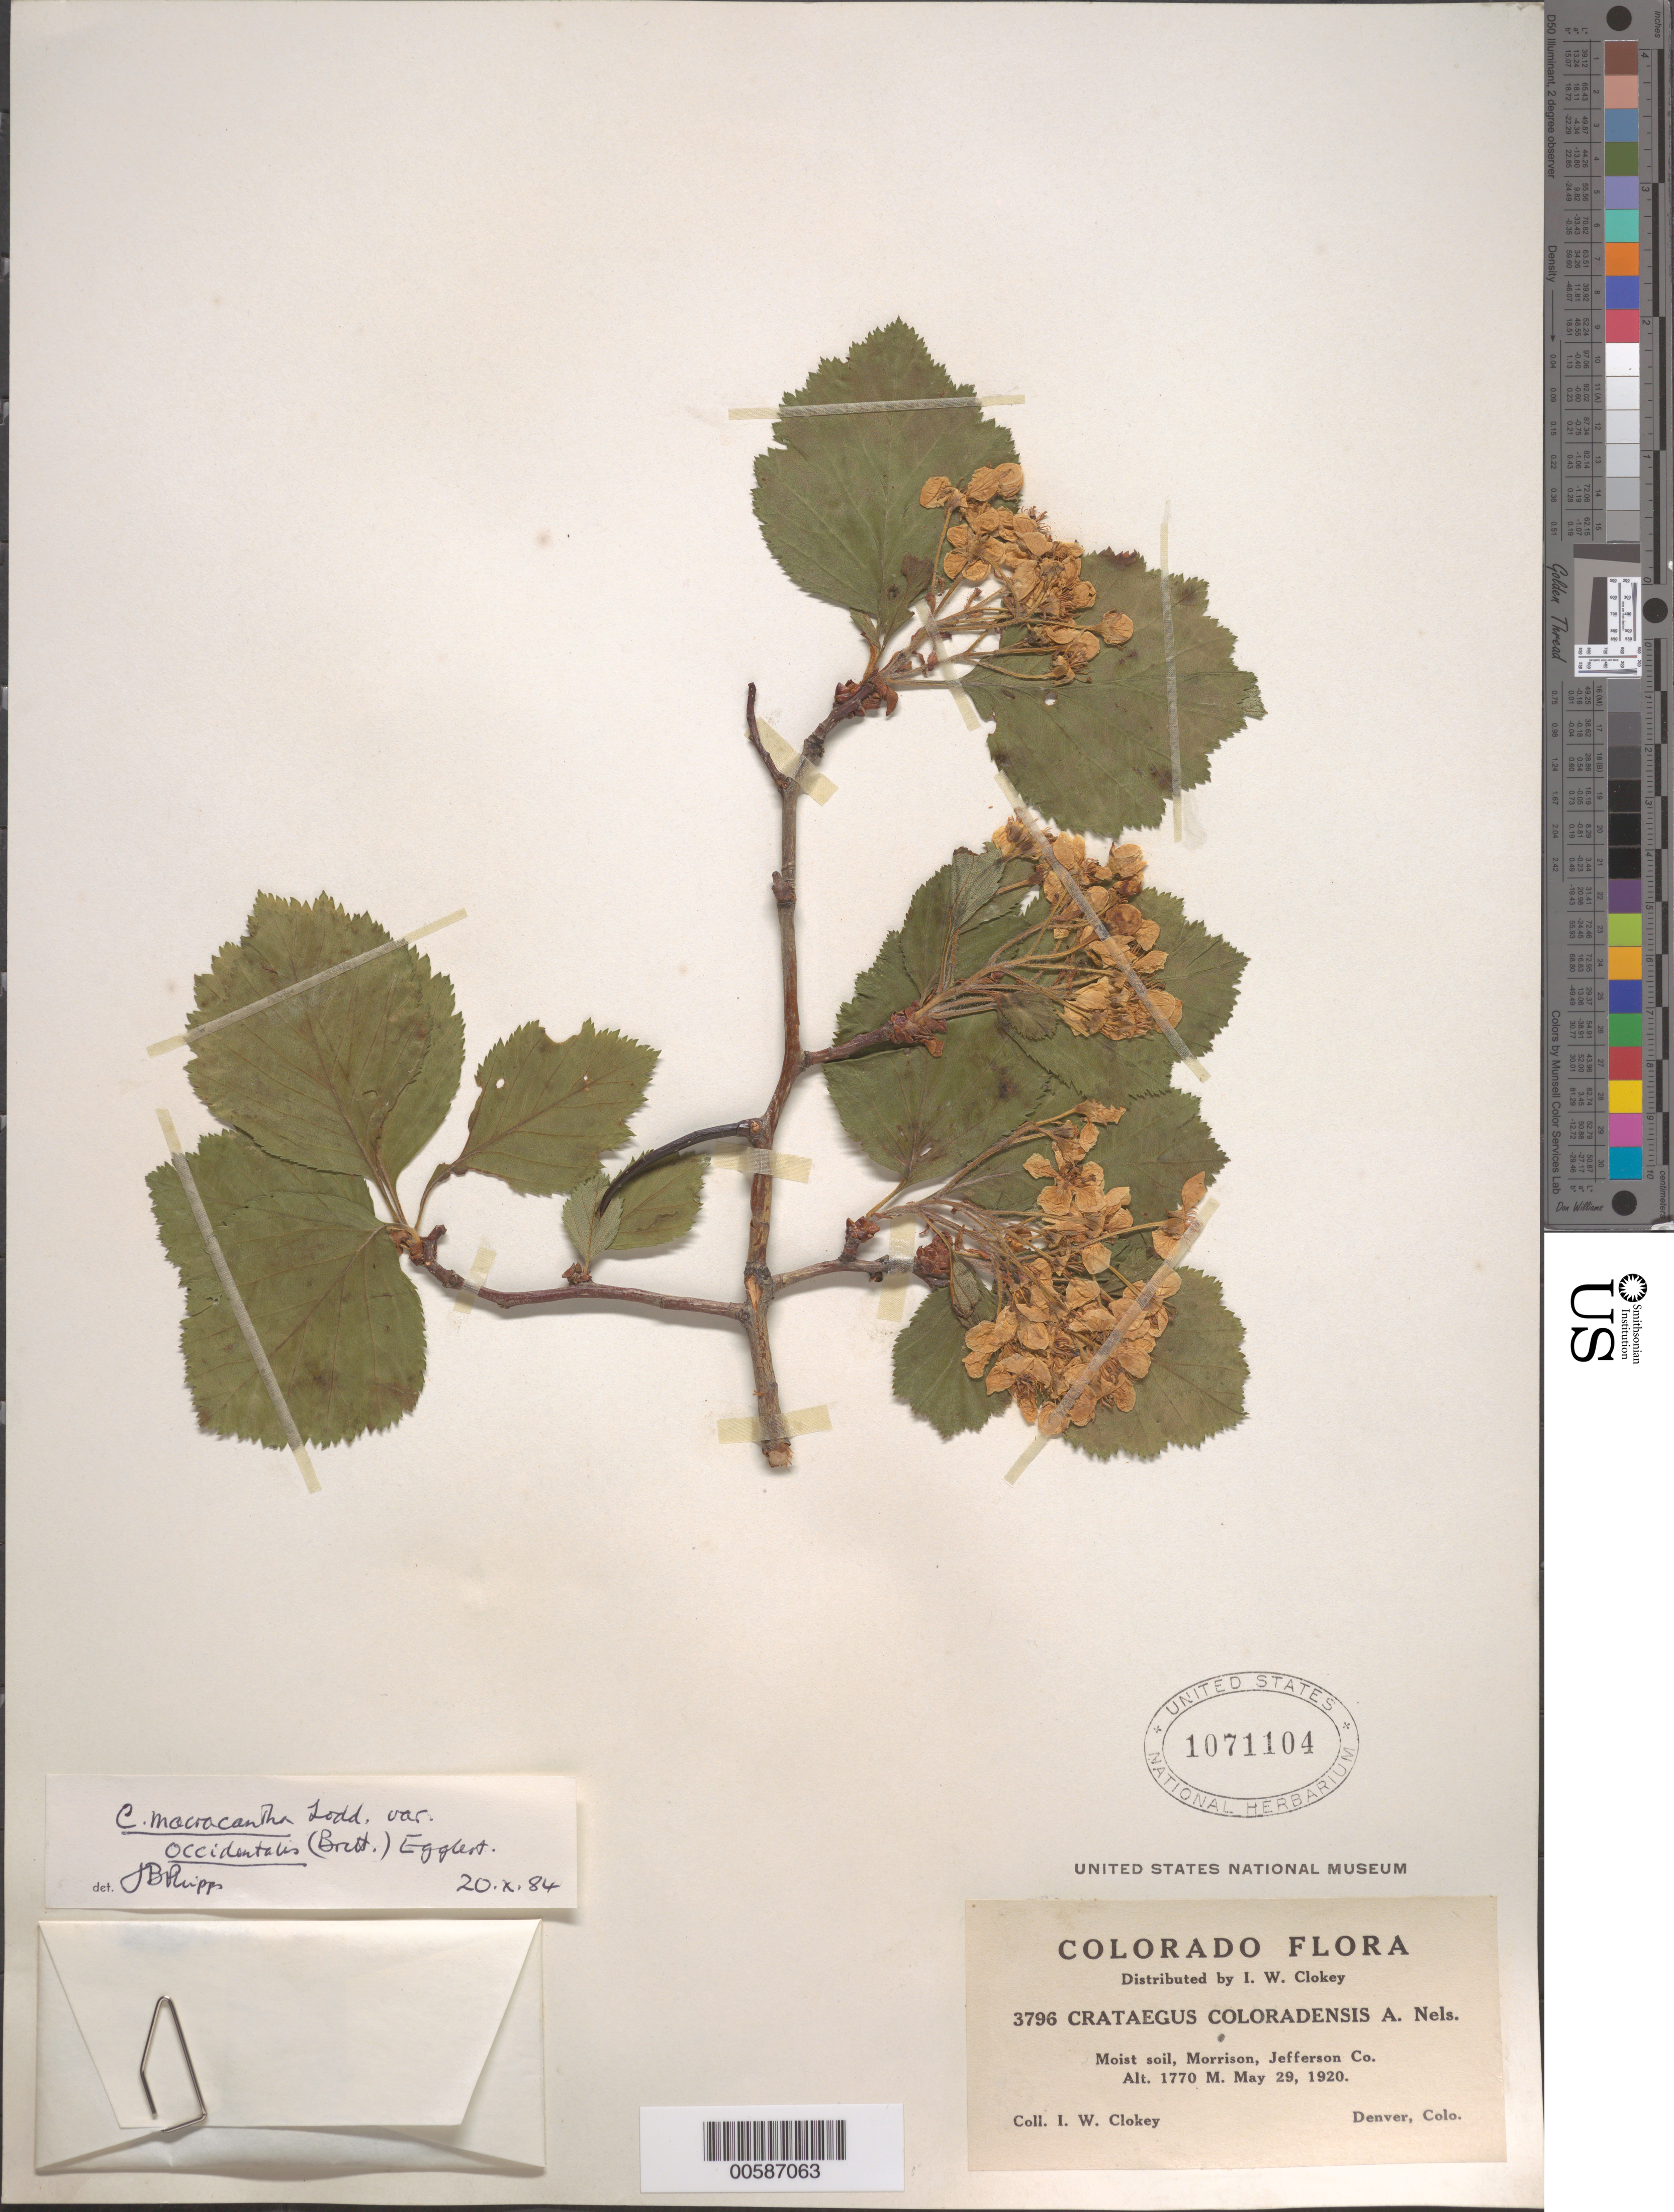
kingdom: Plantae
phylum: Tracheophyta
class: Magnoliopsida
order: Rosales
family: Rosaceae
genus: Crataegus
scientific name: Crataegus macracantha var. occidentalis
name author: (Britton) Eggl.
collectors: I. W. Clokey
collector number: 3796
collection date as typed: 29 May 1920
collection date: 1920-05-29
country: United States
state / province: Colorado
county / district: Jefferson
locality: Morrison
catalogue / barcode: US 1071104